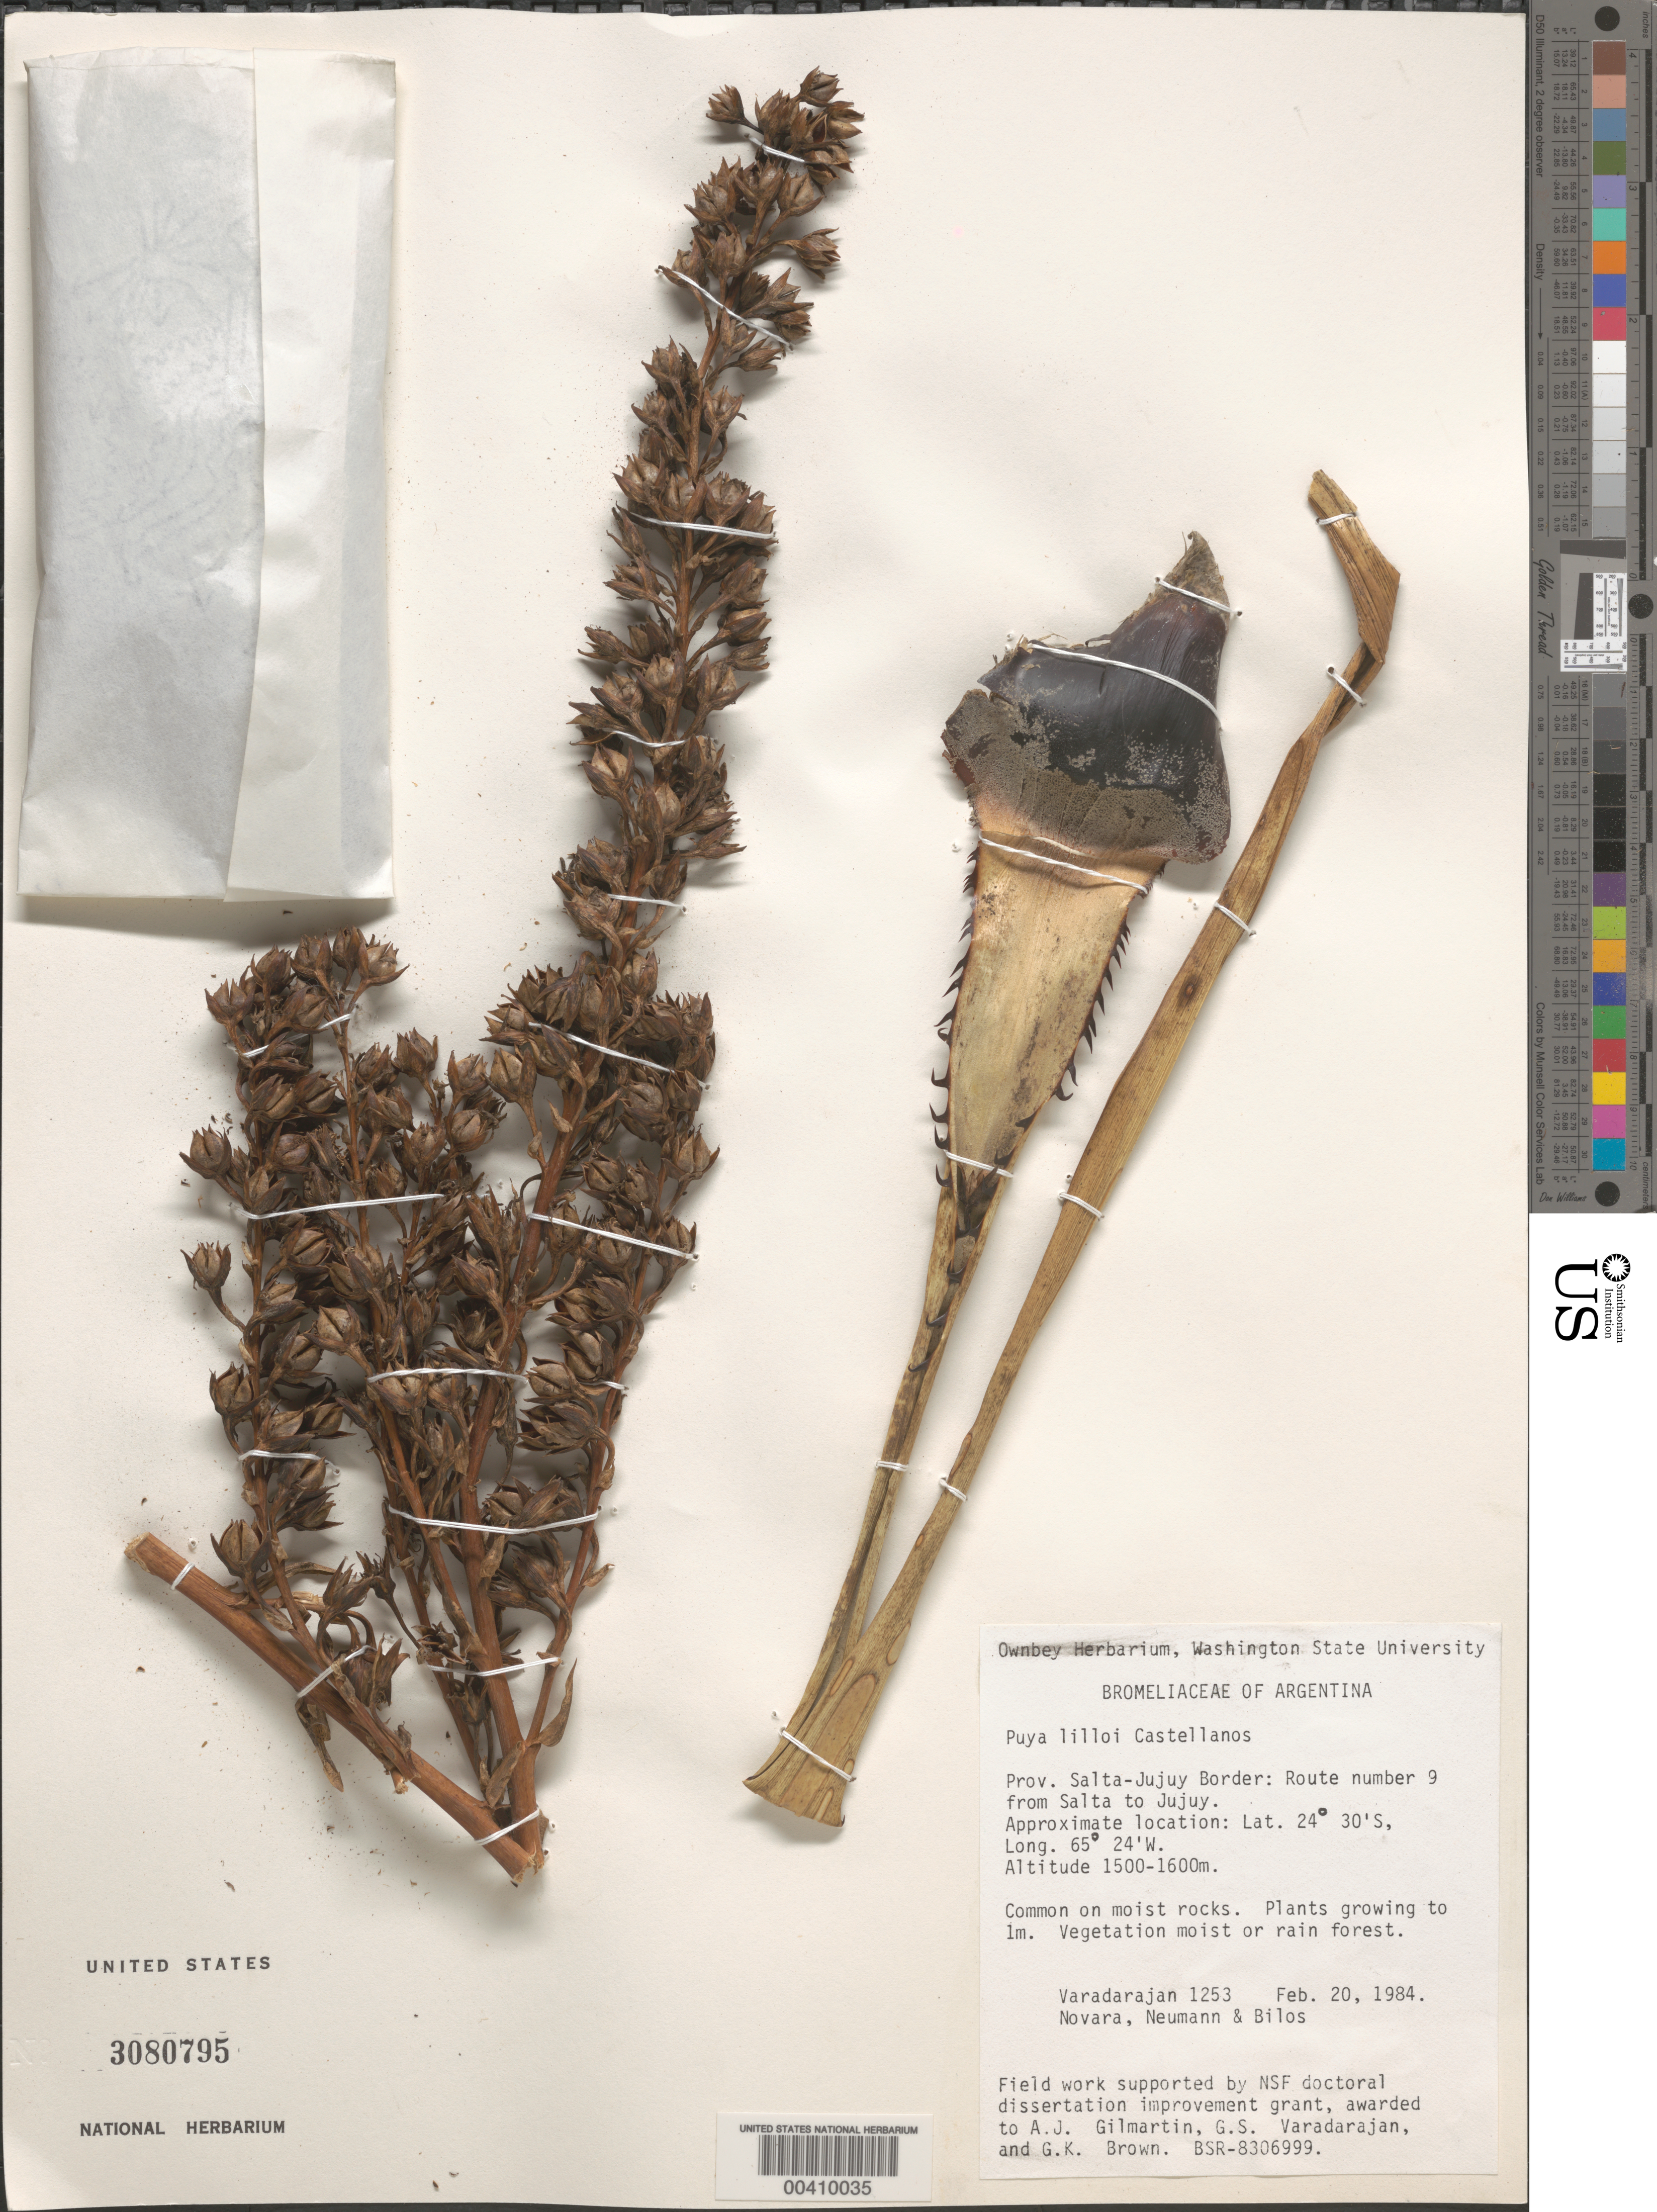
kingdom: Plantae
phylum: Tracheophyta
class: Liliopsida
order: Poales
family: Bromeliaceae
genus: Puya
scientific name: Puya lilloi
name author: A. Cast.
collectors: G. S. Varadarajan, -. Novara, Neumann, -- & -. Bilos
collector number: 1253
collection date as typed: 20 Feb 1984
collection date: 1984-02-20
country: Argentina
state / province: Salta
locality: Salta-Jujuy border, rt. #9 from Salta to Jujuy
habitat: On moist rocks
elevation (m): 1500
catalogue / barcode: US 3080795